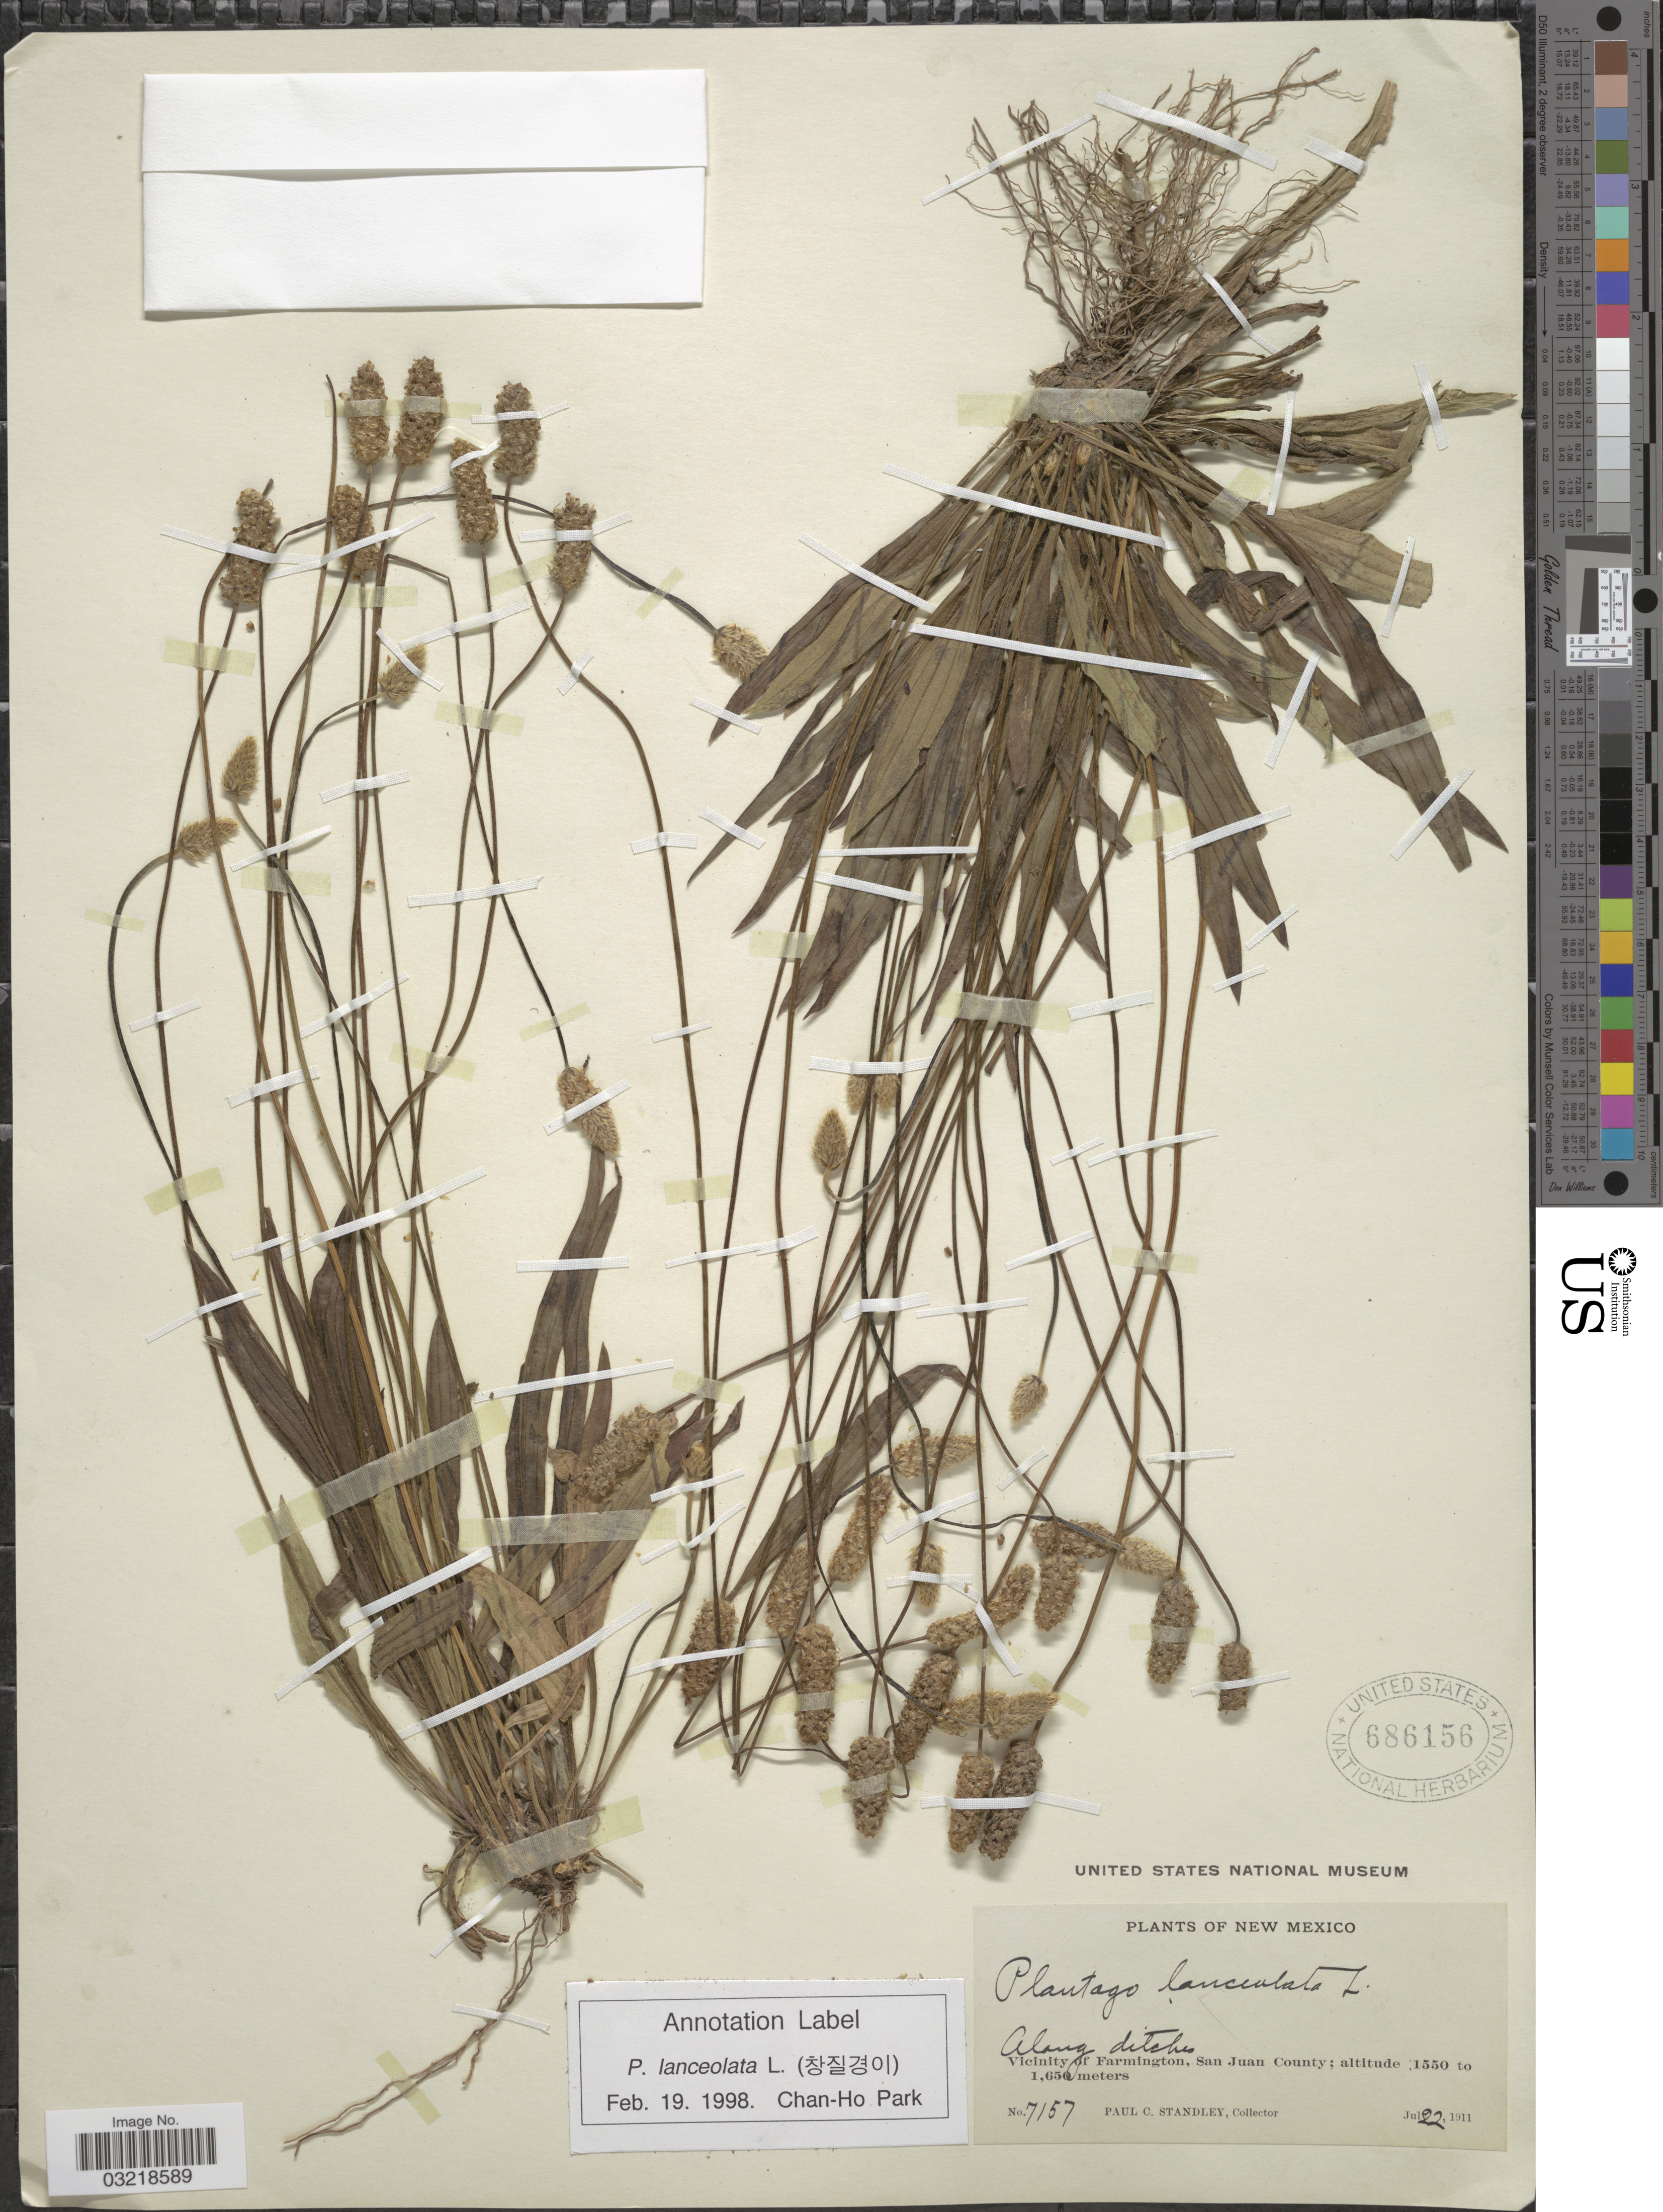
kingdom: Plantae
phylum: Tracheophyta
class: Magnoliopsida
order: Lamiales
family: Plantaginaceae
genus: Plantago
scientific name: Plantago lanceolata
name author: L.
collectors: P. C. Standley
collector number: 7157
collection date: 1911-07-22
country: United States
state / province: New Mexico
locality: Along ditches. Vicinity of Farmington, San Juan County.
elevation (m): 1550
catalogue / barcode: US 686156